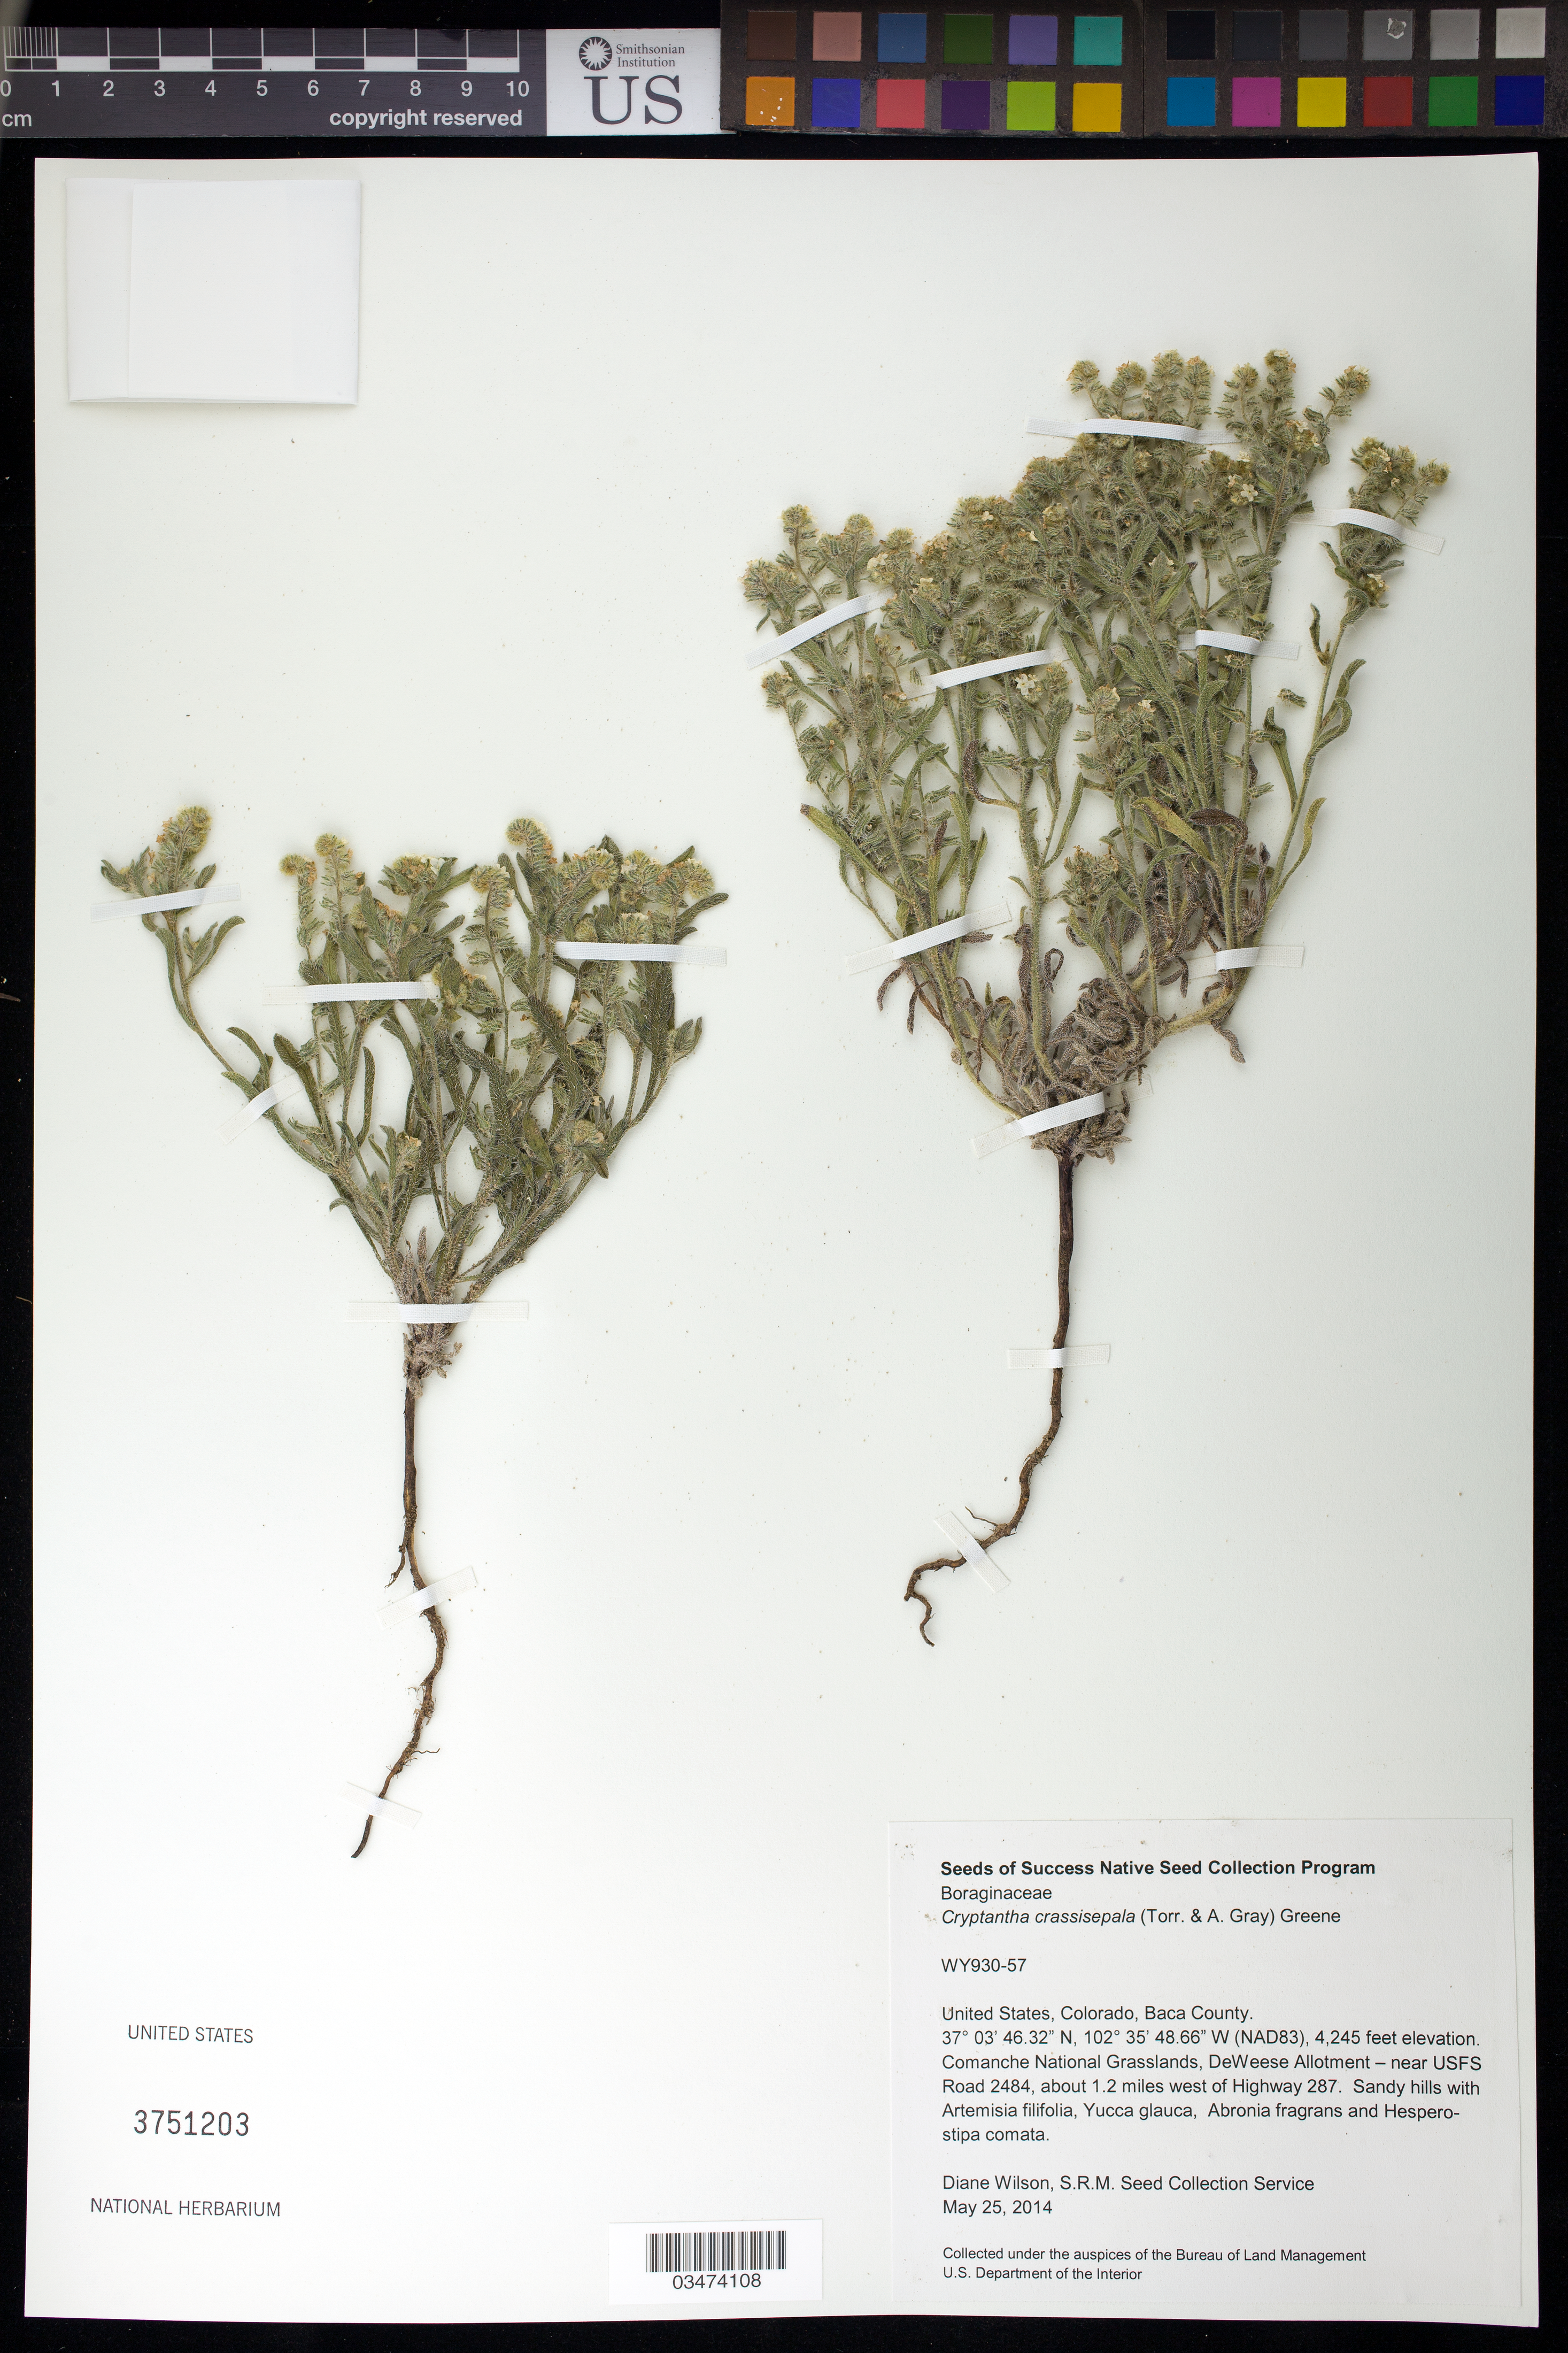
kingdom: Plantae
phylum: Tracheophyta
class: Magnoliopsida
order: Boraginales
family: Boraginaceae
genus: Cryptantha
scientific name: Cryptantha crassisepala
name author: (Torr. & A. Gray) Greene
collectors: D. Wilson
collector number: WY930-57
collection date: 2014-05-25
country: United States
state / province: Colorado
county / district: Baca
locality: Comanche National Grasslands, DeWeese Allotment, near USFS Road 2484, about 1.2 mi. W of Hwy 287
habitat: Sandy hills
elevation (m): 1294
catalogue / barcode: US 3751203